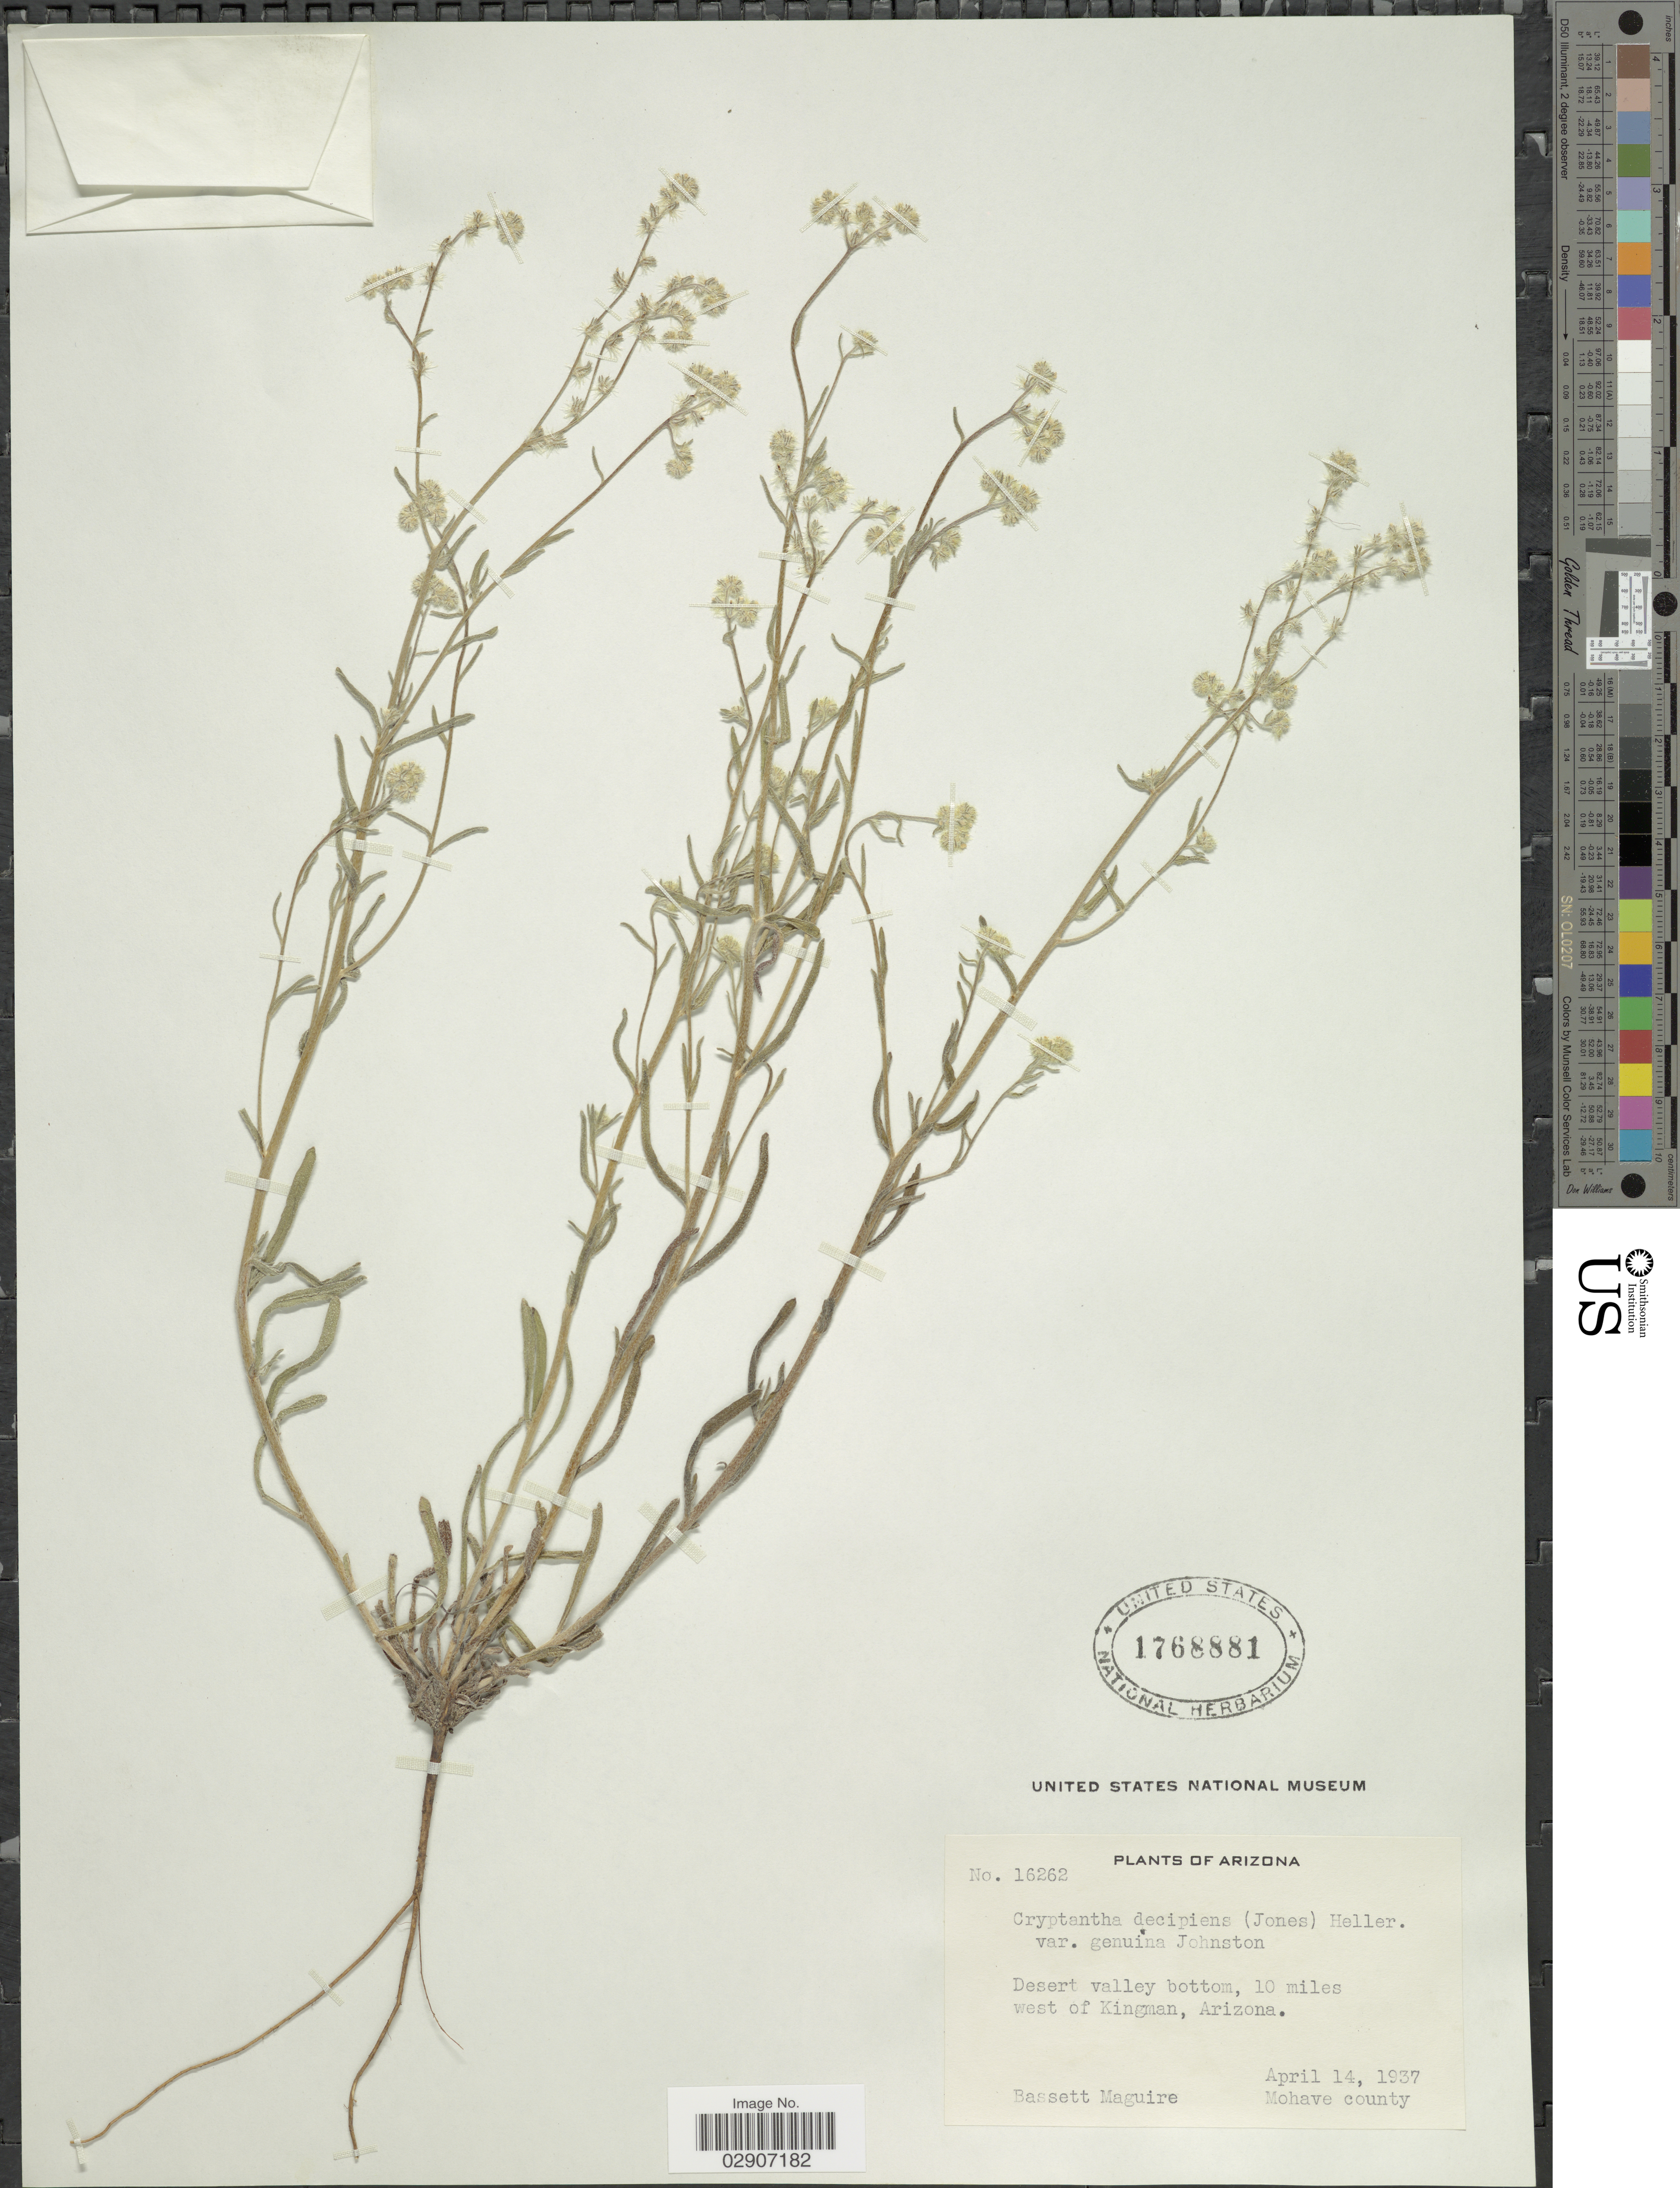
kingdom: Plantae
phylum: Tracheophyta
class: Magnoliopsida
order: Boraginales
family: Boraginaceae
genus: Cryptantha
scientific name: Cryptantha decipiens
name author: (M.E. Jones) A. Heller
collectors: B. Maguire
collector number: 16262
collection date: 1937-04-14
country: United States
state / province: Arizona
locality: Desert valley bottom, 10 miles west of Kingman.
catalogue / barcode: US 1768881